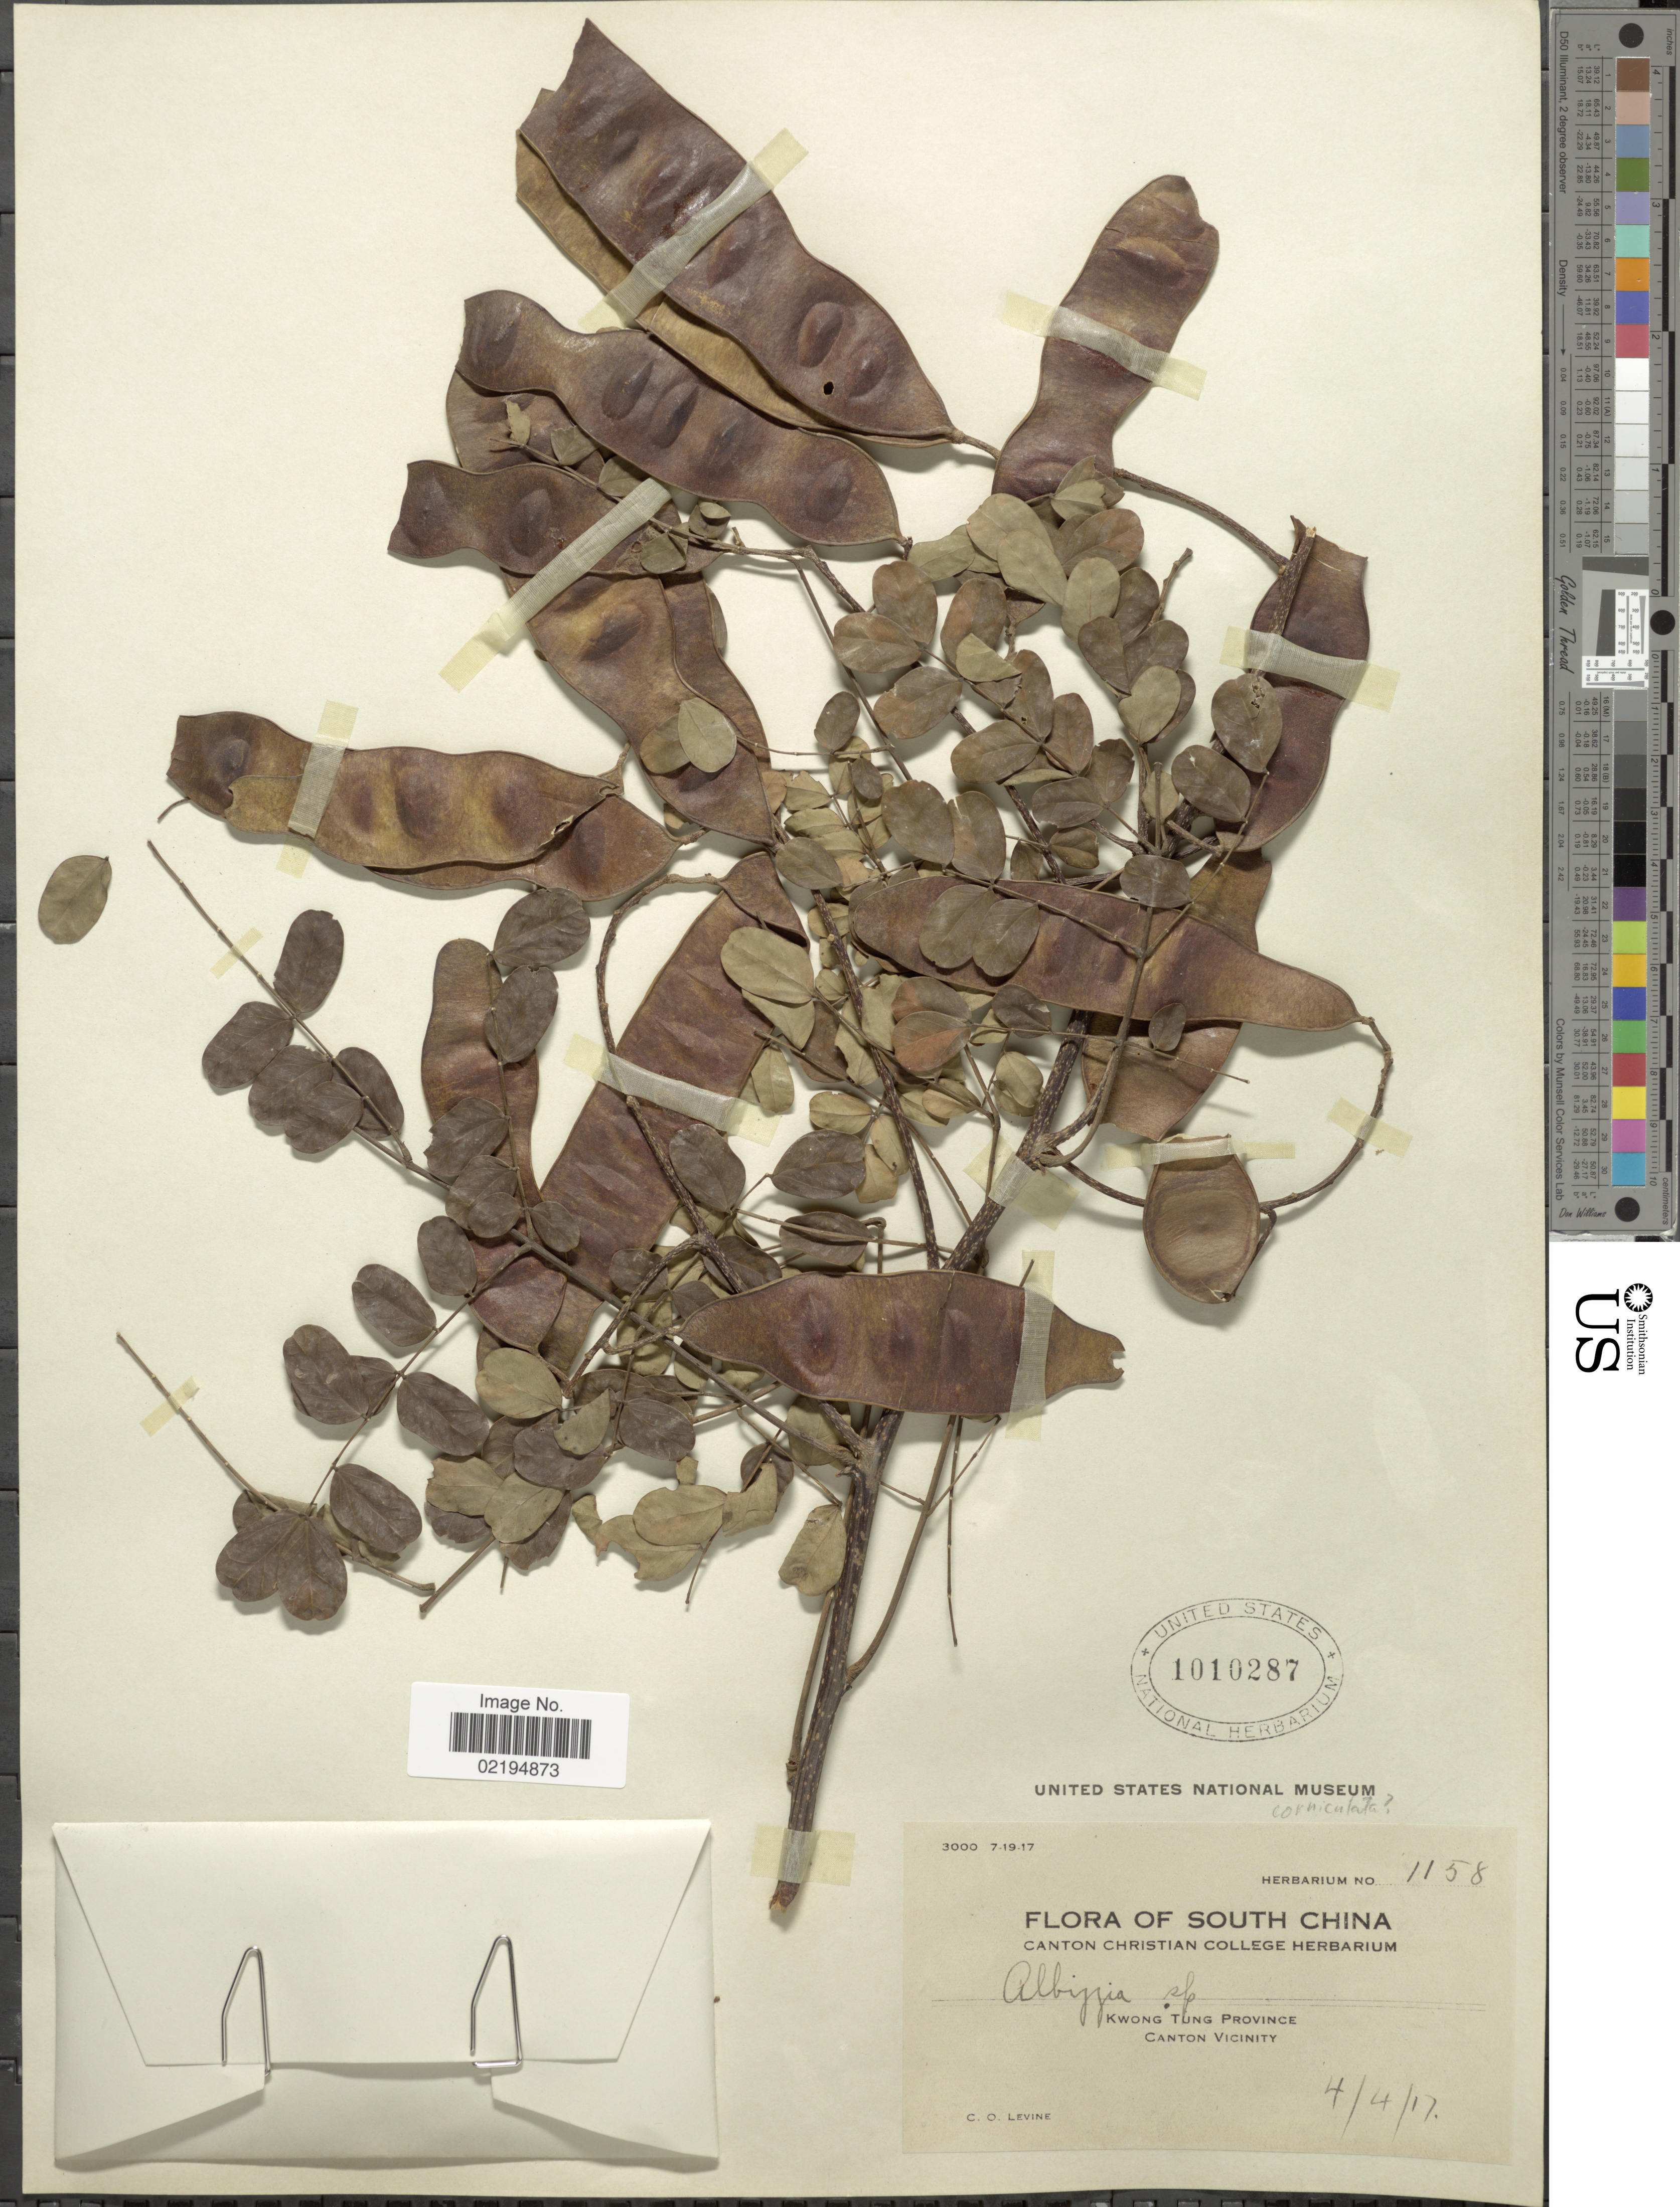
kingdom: Plantae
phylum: Tracheophyta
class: Magnoliopsida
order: Fabales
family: Fabaceae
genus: Albizia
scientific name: Albizia sp.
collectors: C. O. Levine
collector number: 1158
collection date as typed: Transcribed d/m/y: 4/4/17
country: China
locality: South China, Kwong Tung Province, Canton vicinity.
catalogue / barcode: US 1010287